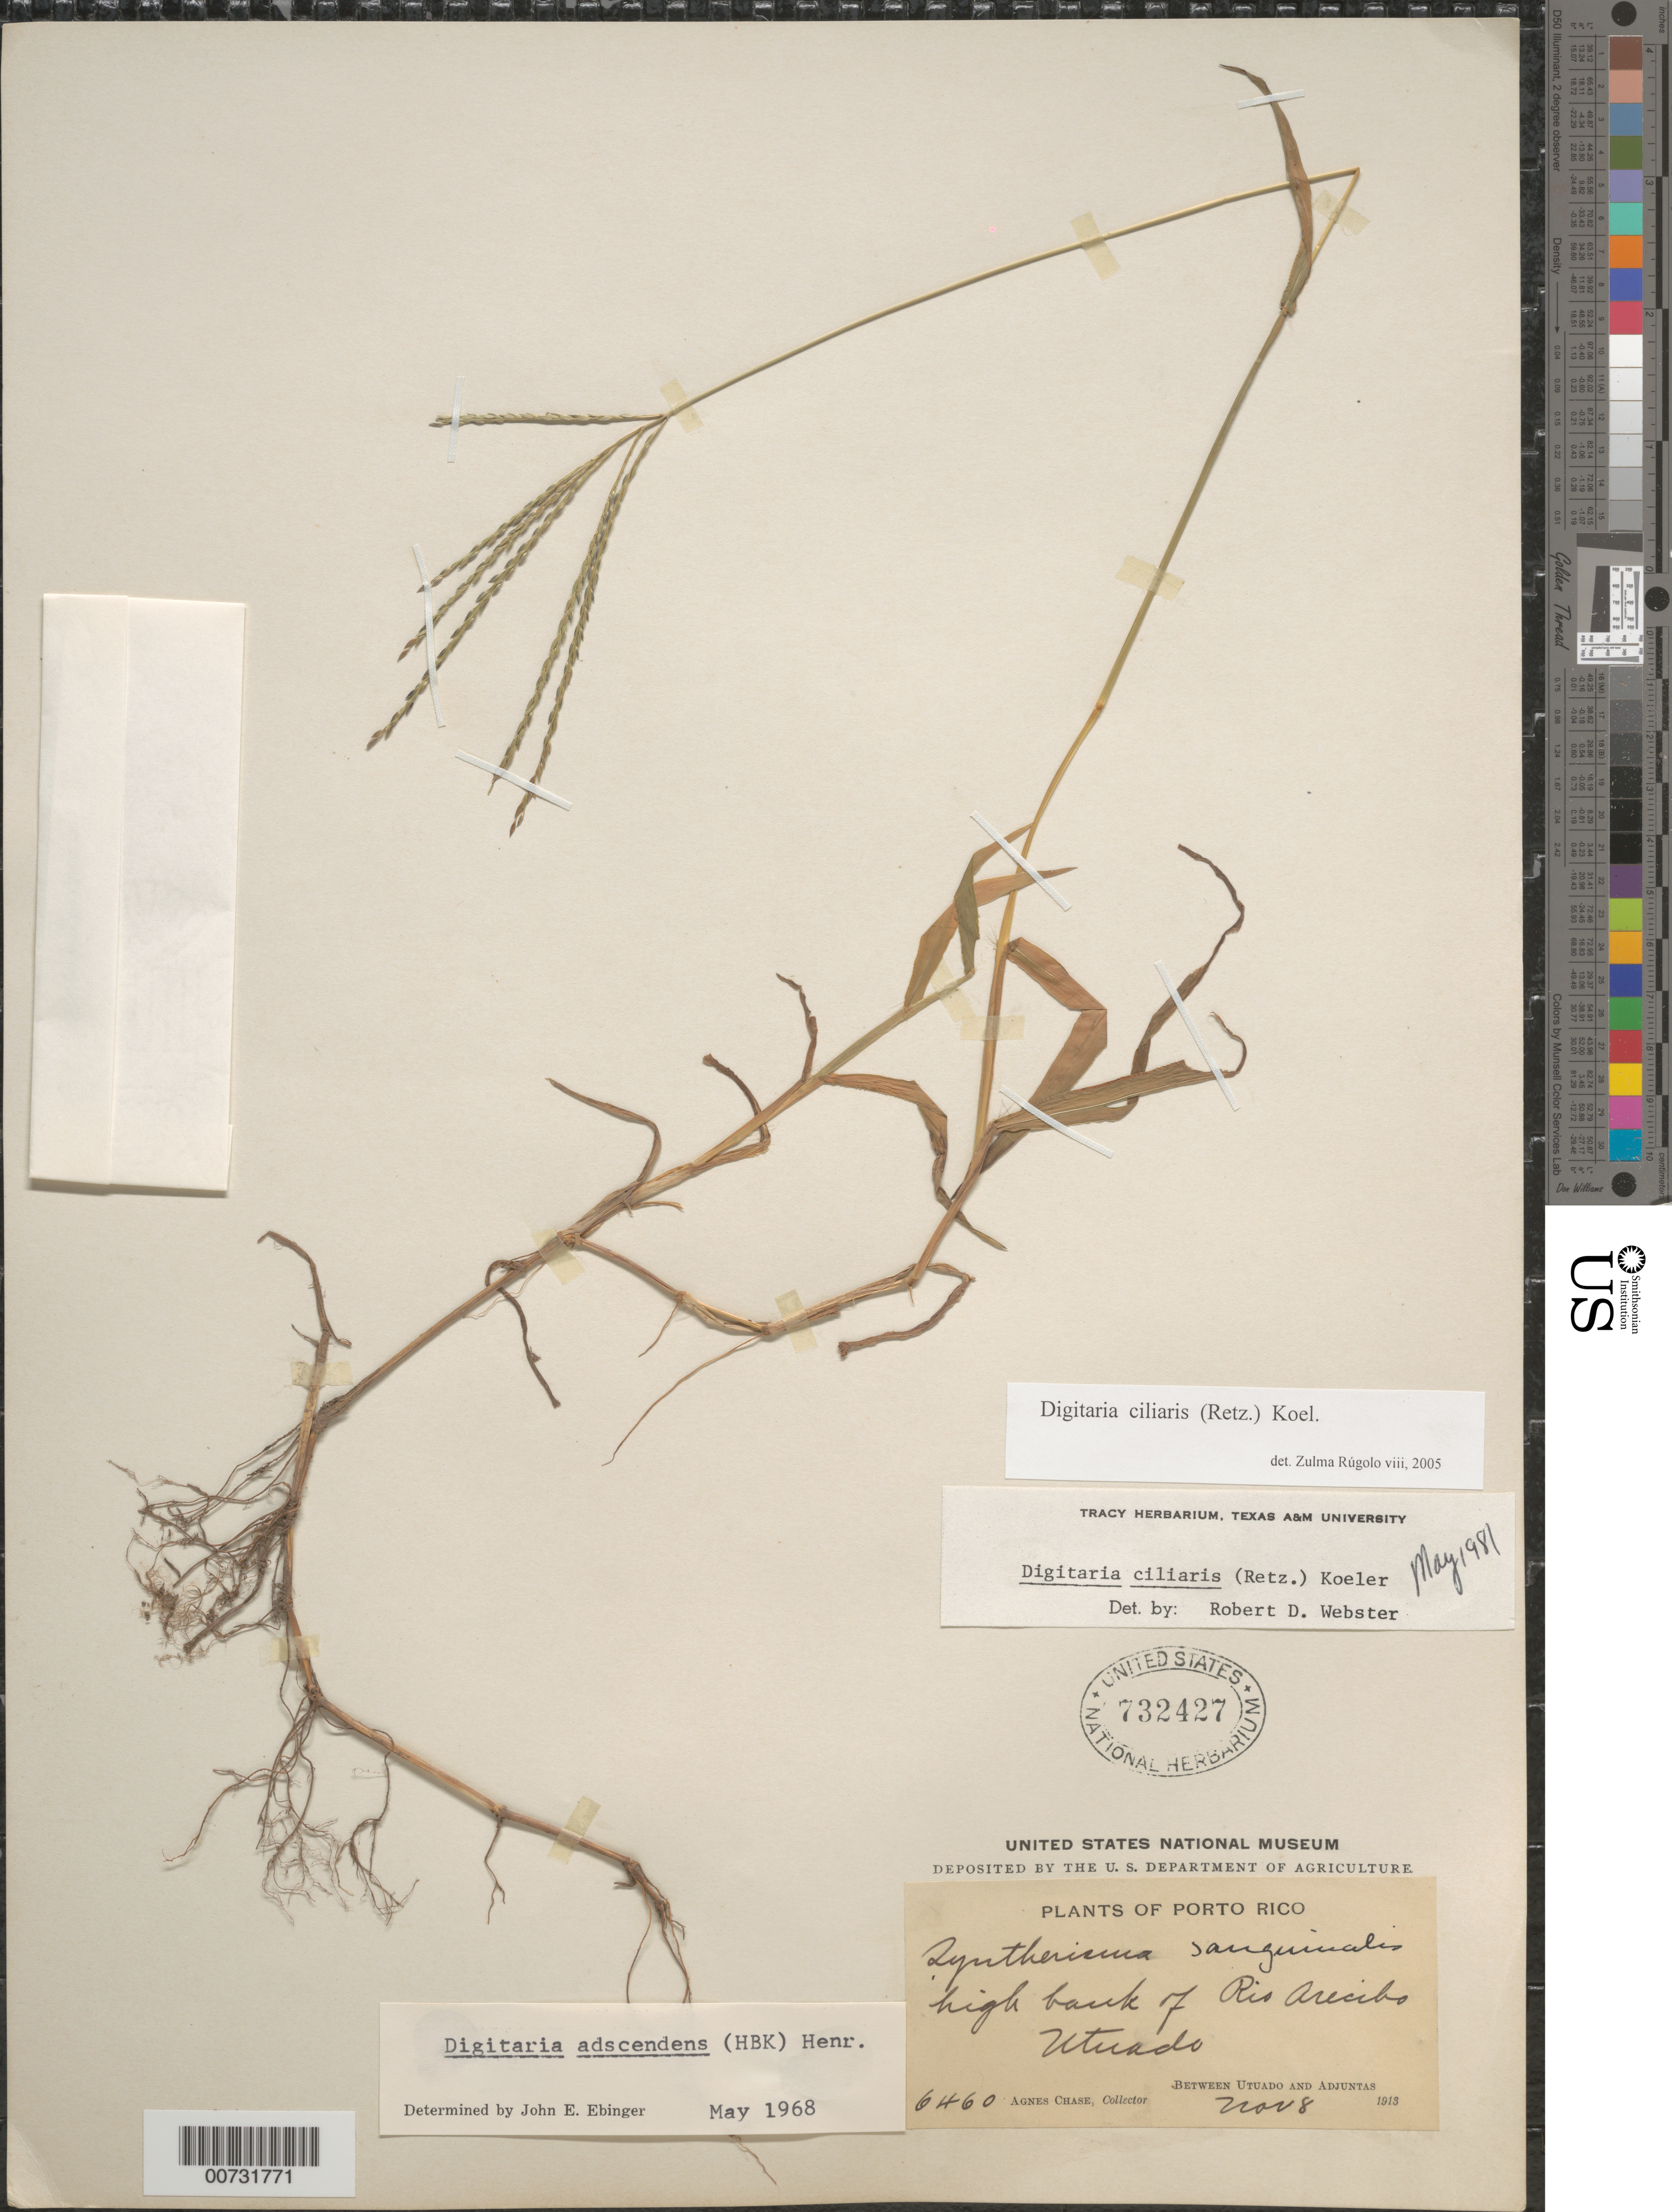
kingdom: Plantae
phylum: Tracheophyta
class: Liliopsida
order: Poales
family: Poaceae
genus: Digitaria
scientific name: Digitaria ciliaris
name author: (Retz.) Koeler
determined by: Webster, Robert D.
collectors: A. Chase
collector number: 6460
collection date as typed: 08 Nov 1913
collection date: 1913-11-08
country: Puerto Rico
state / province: Utuado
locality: Río Arecibo, high bank of; btw Utuado and Adjuntas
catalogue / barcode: US 732427